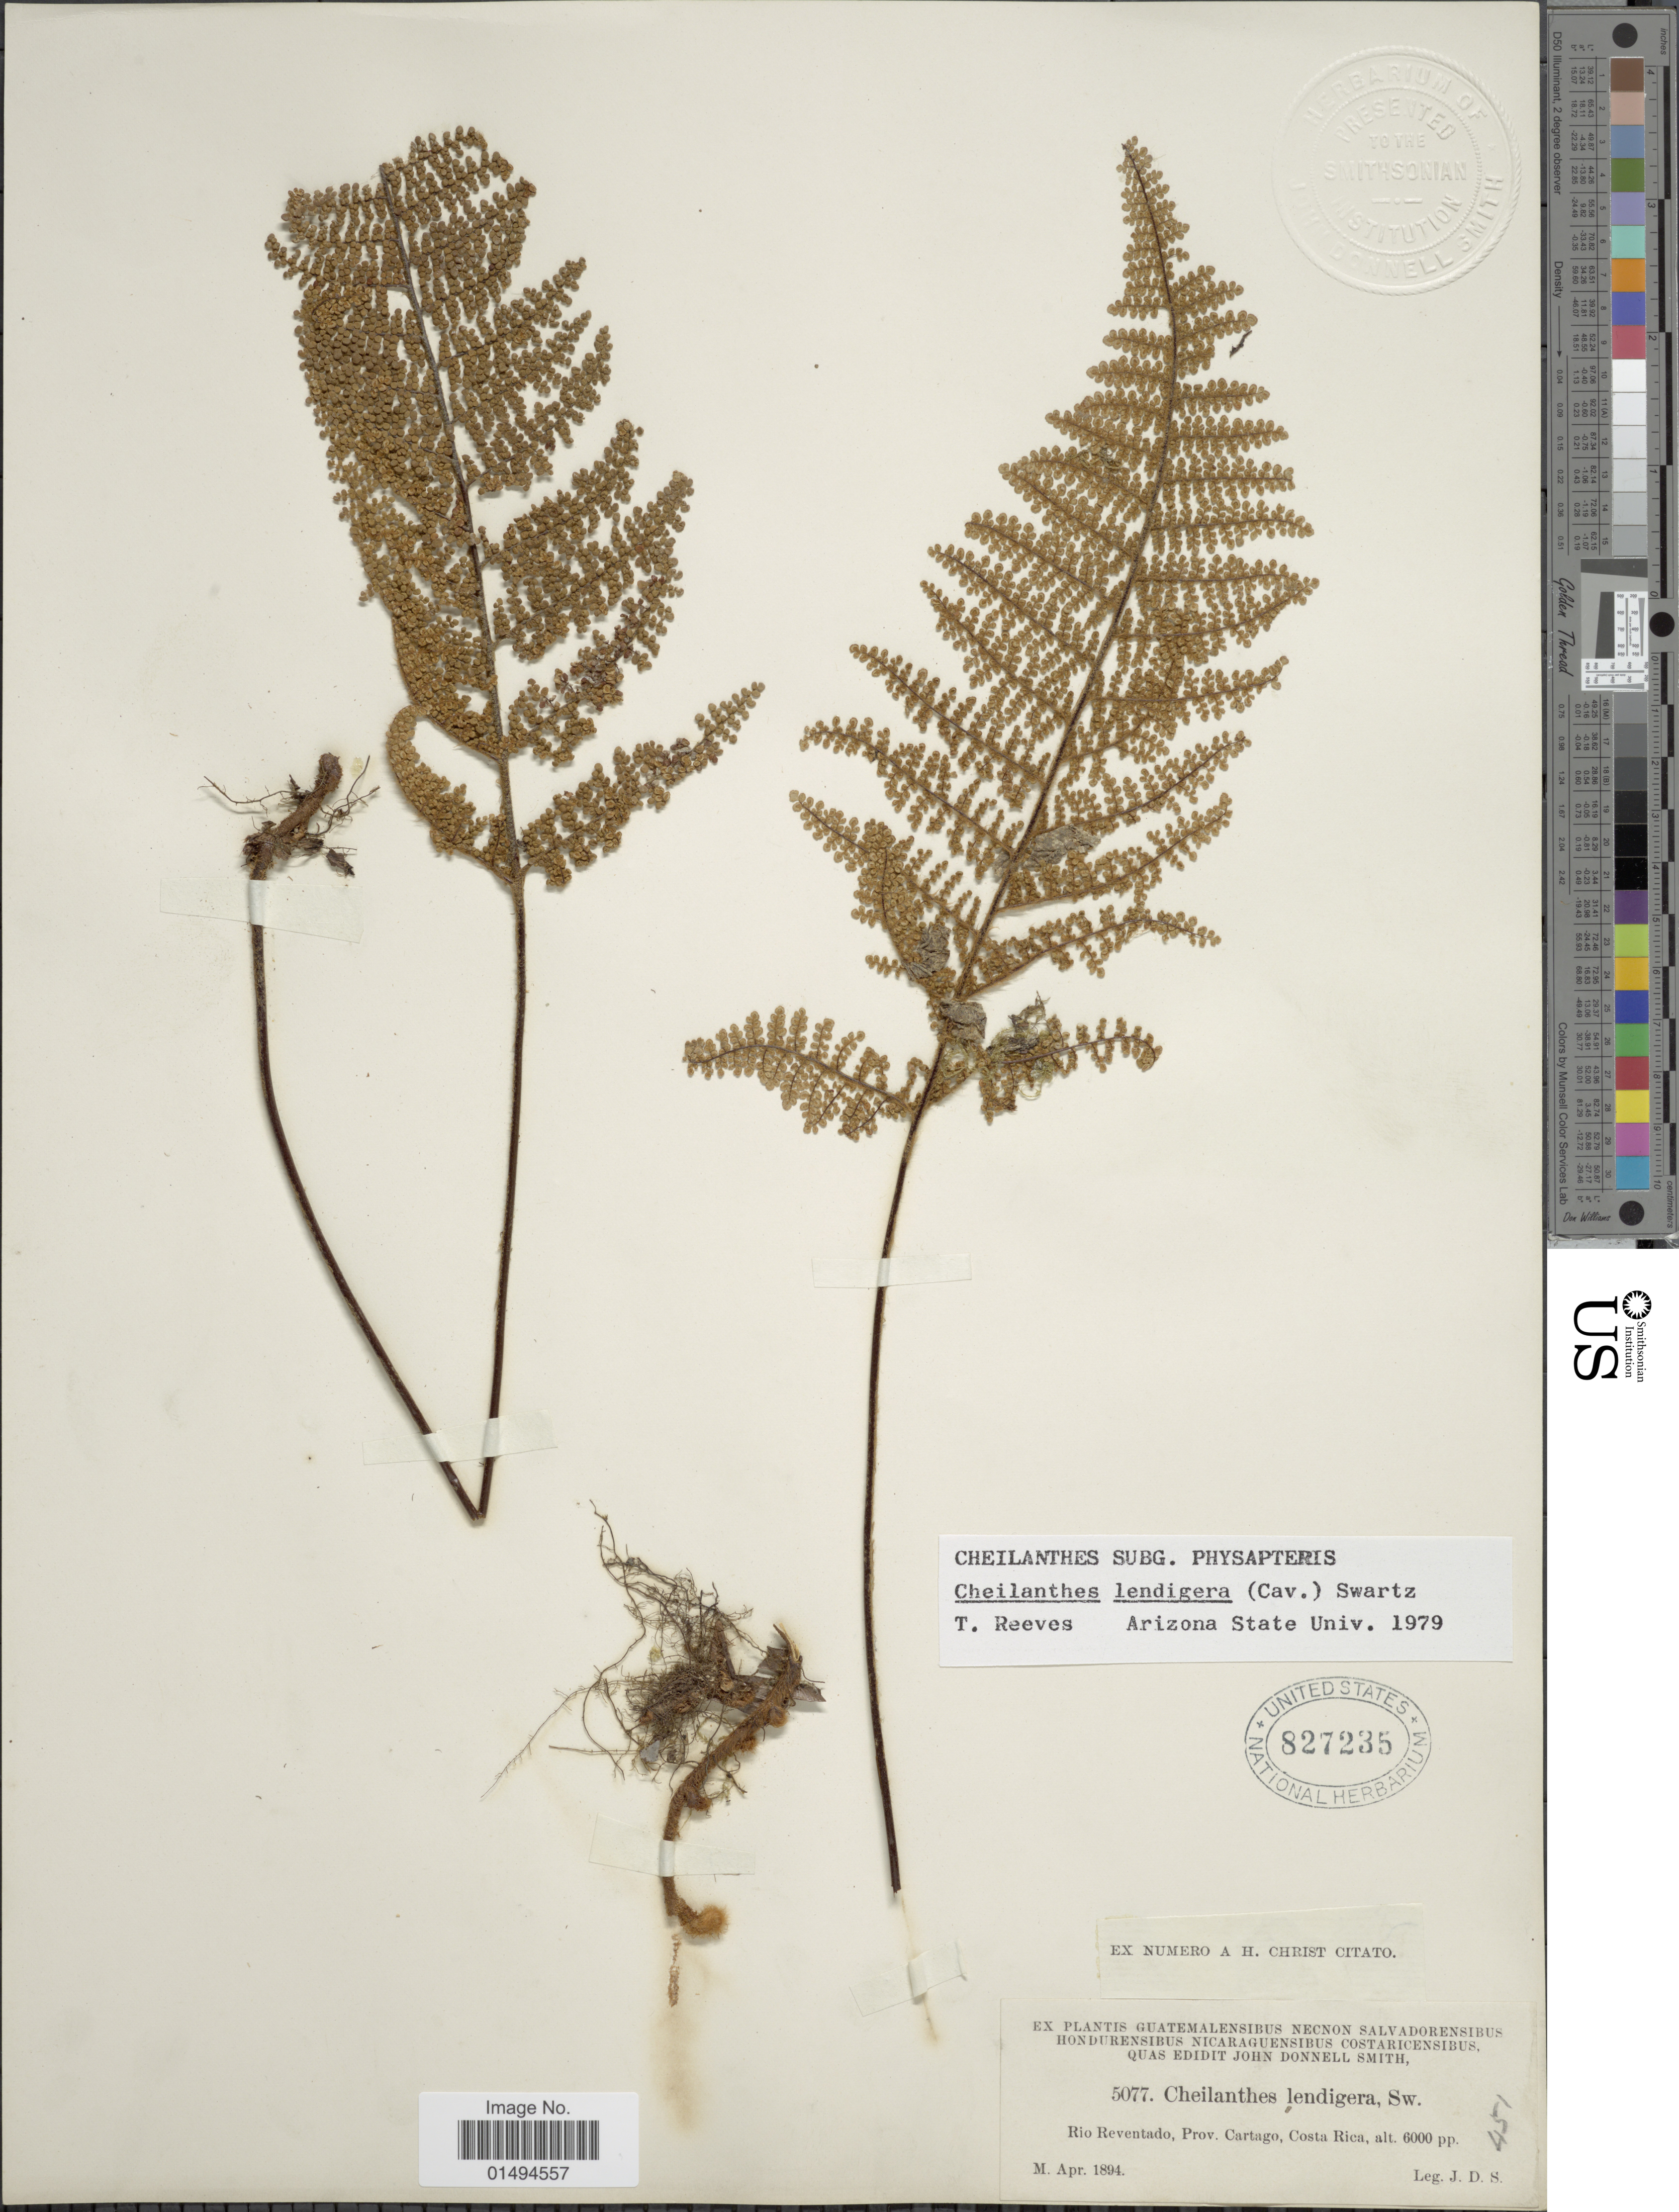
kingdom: Plantae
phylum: Tracheophyta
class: Polypodiopsida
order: Polypodiales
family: Pteridaceae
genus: Myriopteris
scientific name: Myriopteris lendigera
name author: (Cav.) J. Sm.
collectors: J. Donnell Smith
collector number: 5077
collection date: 1894-04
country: Costa Rica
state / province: Cartago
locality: Rio Reventado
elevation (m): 1829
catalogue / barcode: US 827235